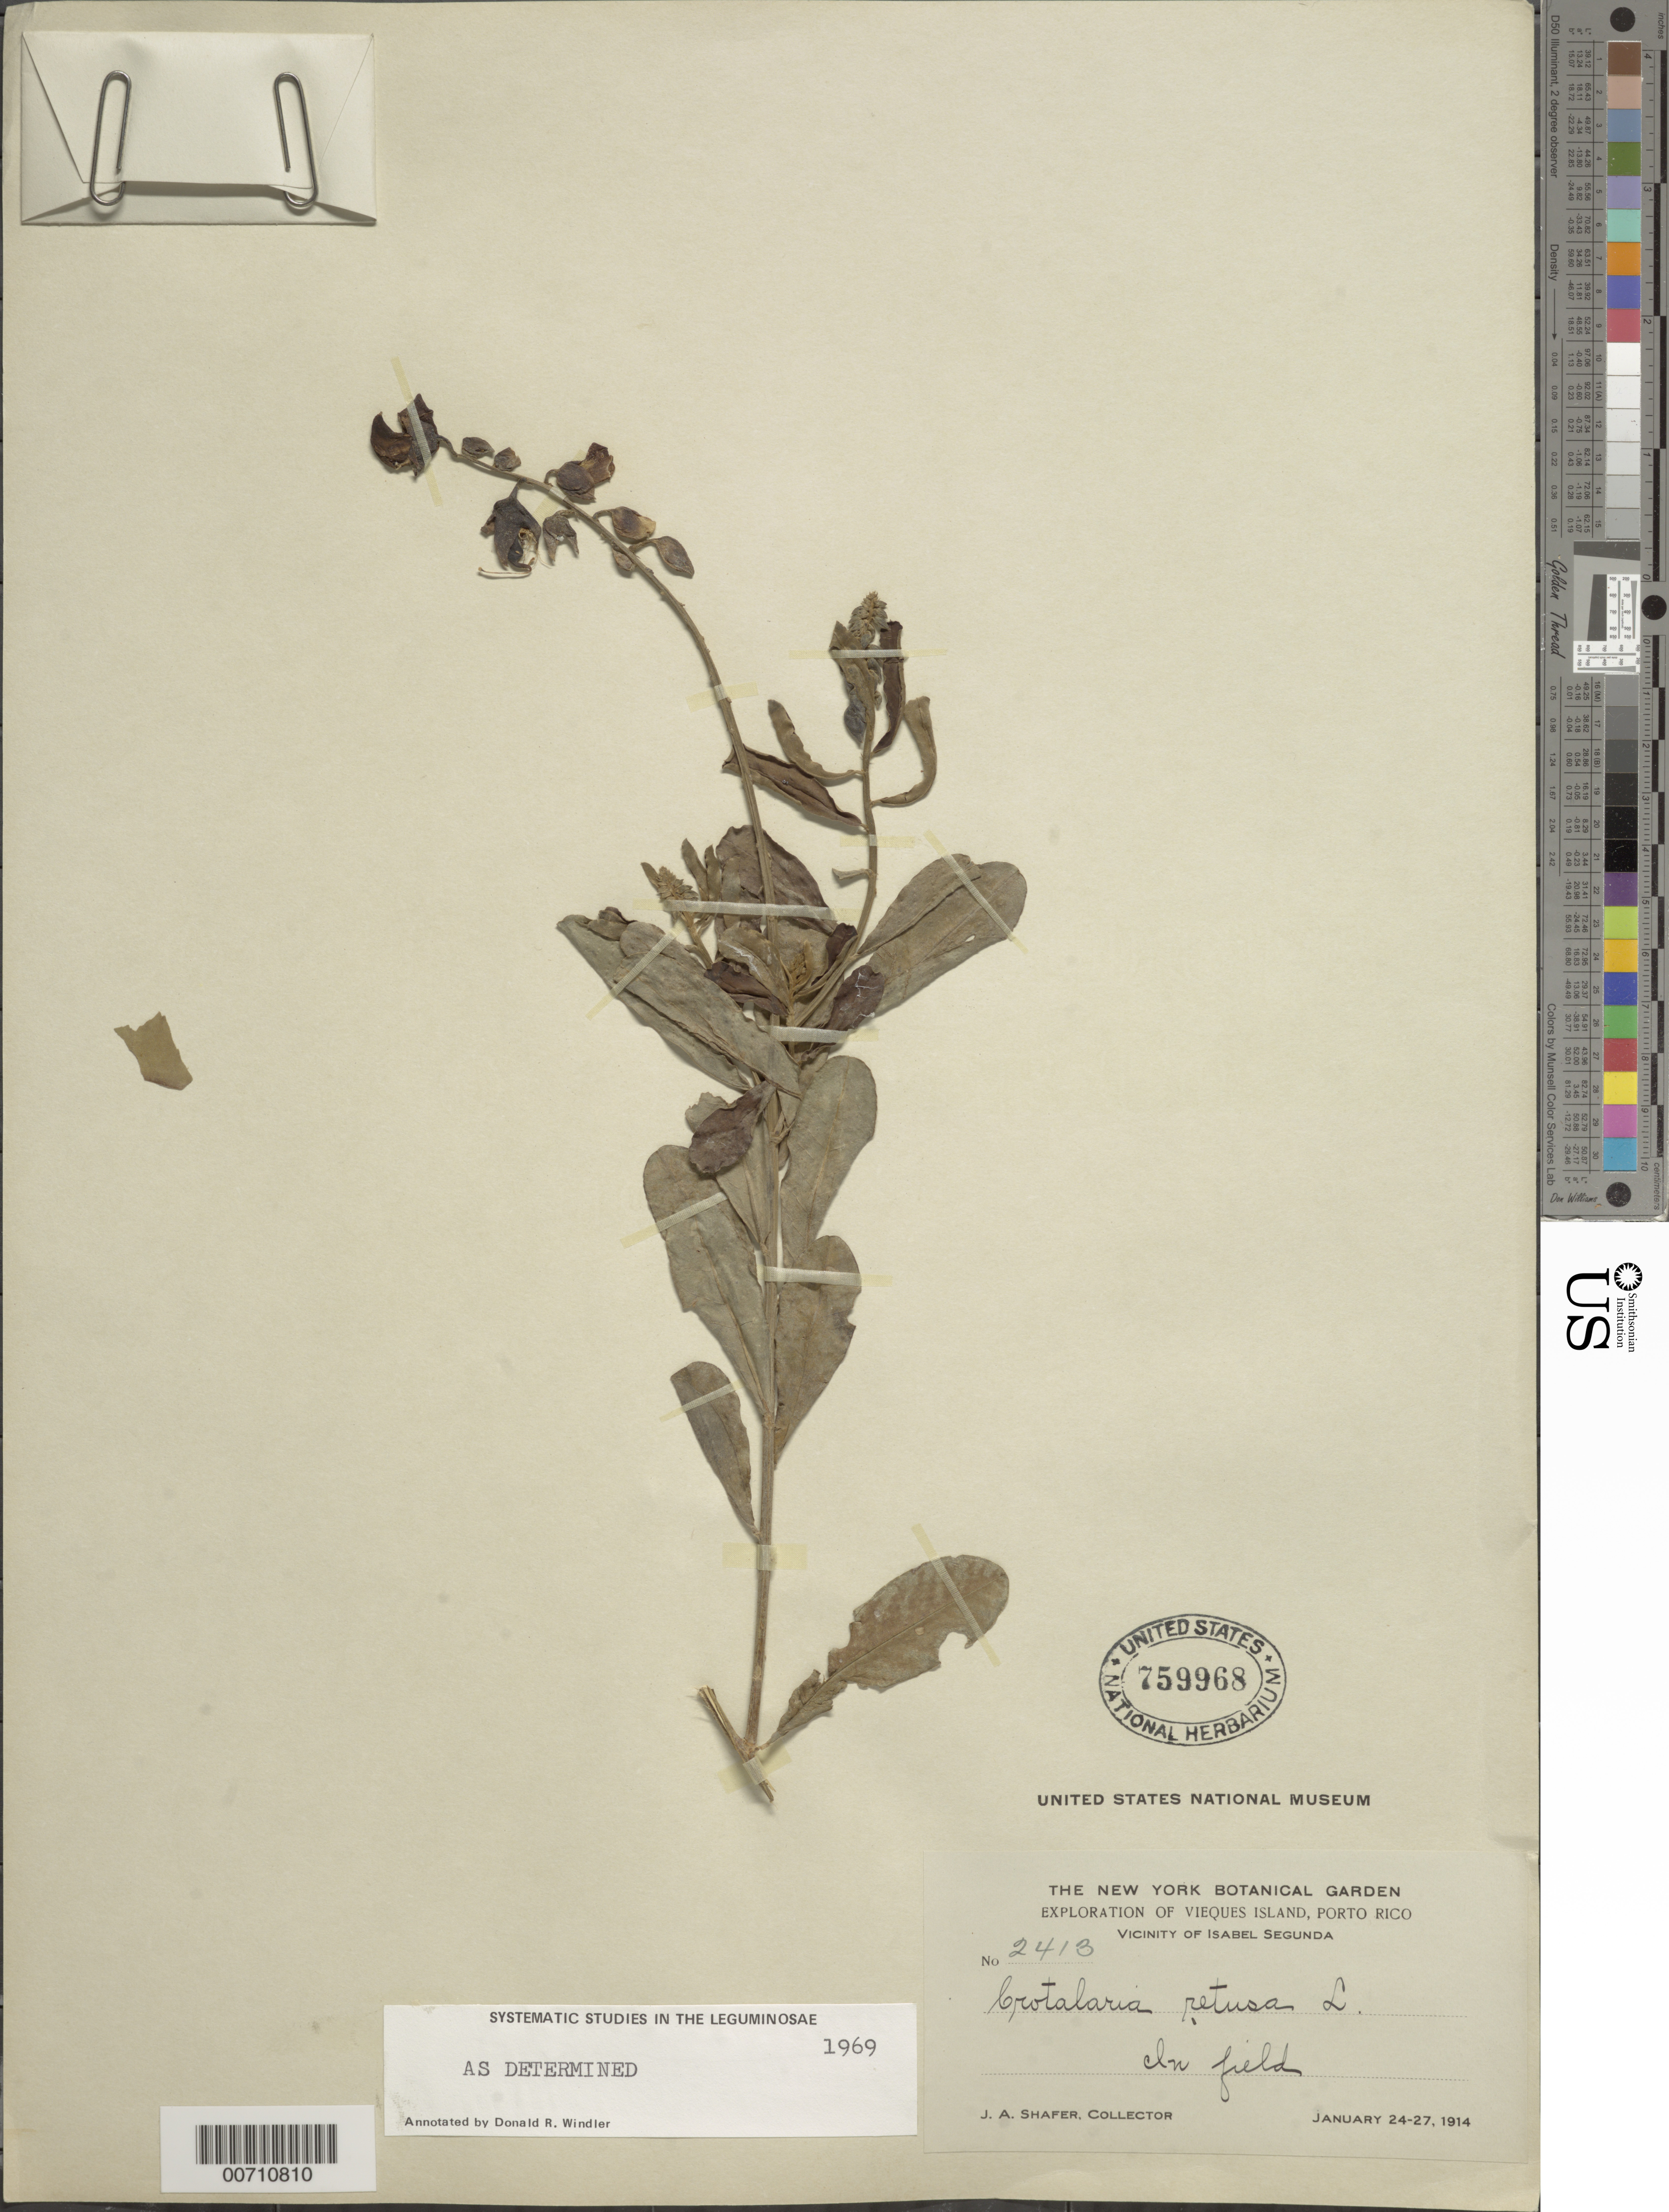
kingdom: Plantae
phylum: Tracheophyta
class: Magnoliopsida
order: Fabales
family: Fabaceae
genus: Crotalaria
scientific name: Crotalaria retusa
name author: L.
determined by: Windler, D. R.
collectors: J. A. Shafer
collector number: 2413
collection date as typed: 24 Jan 1914 to 27 Jan 1914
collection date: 1914-01-24/1914-01-27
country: Puerto Rico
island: Vieques Island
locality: Isabel Segunda, vic of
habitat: In field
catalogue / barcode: US 759968